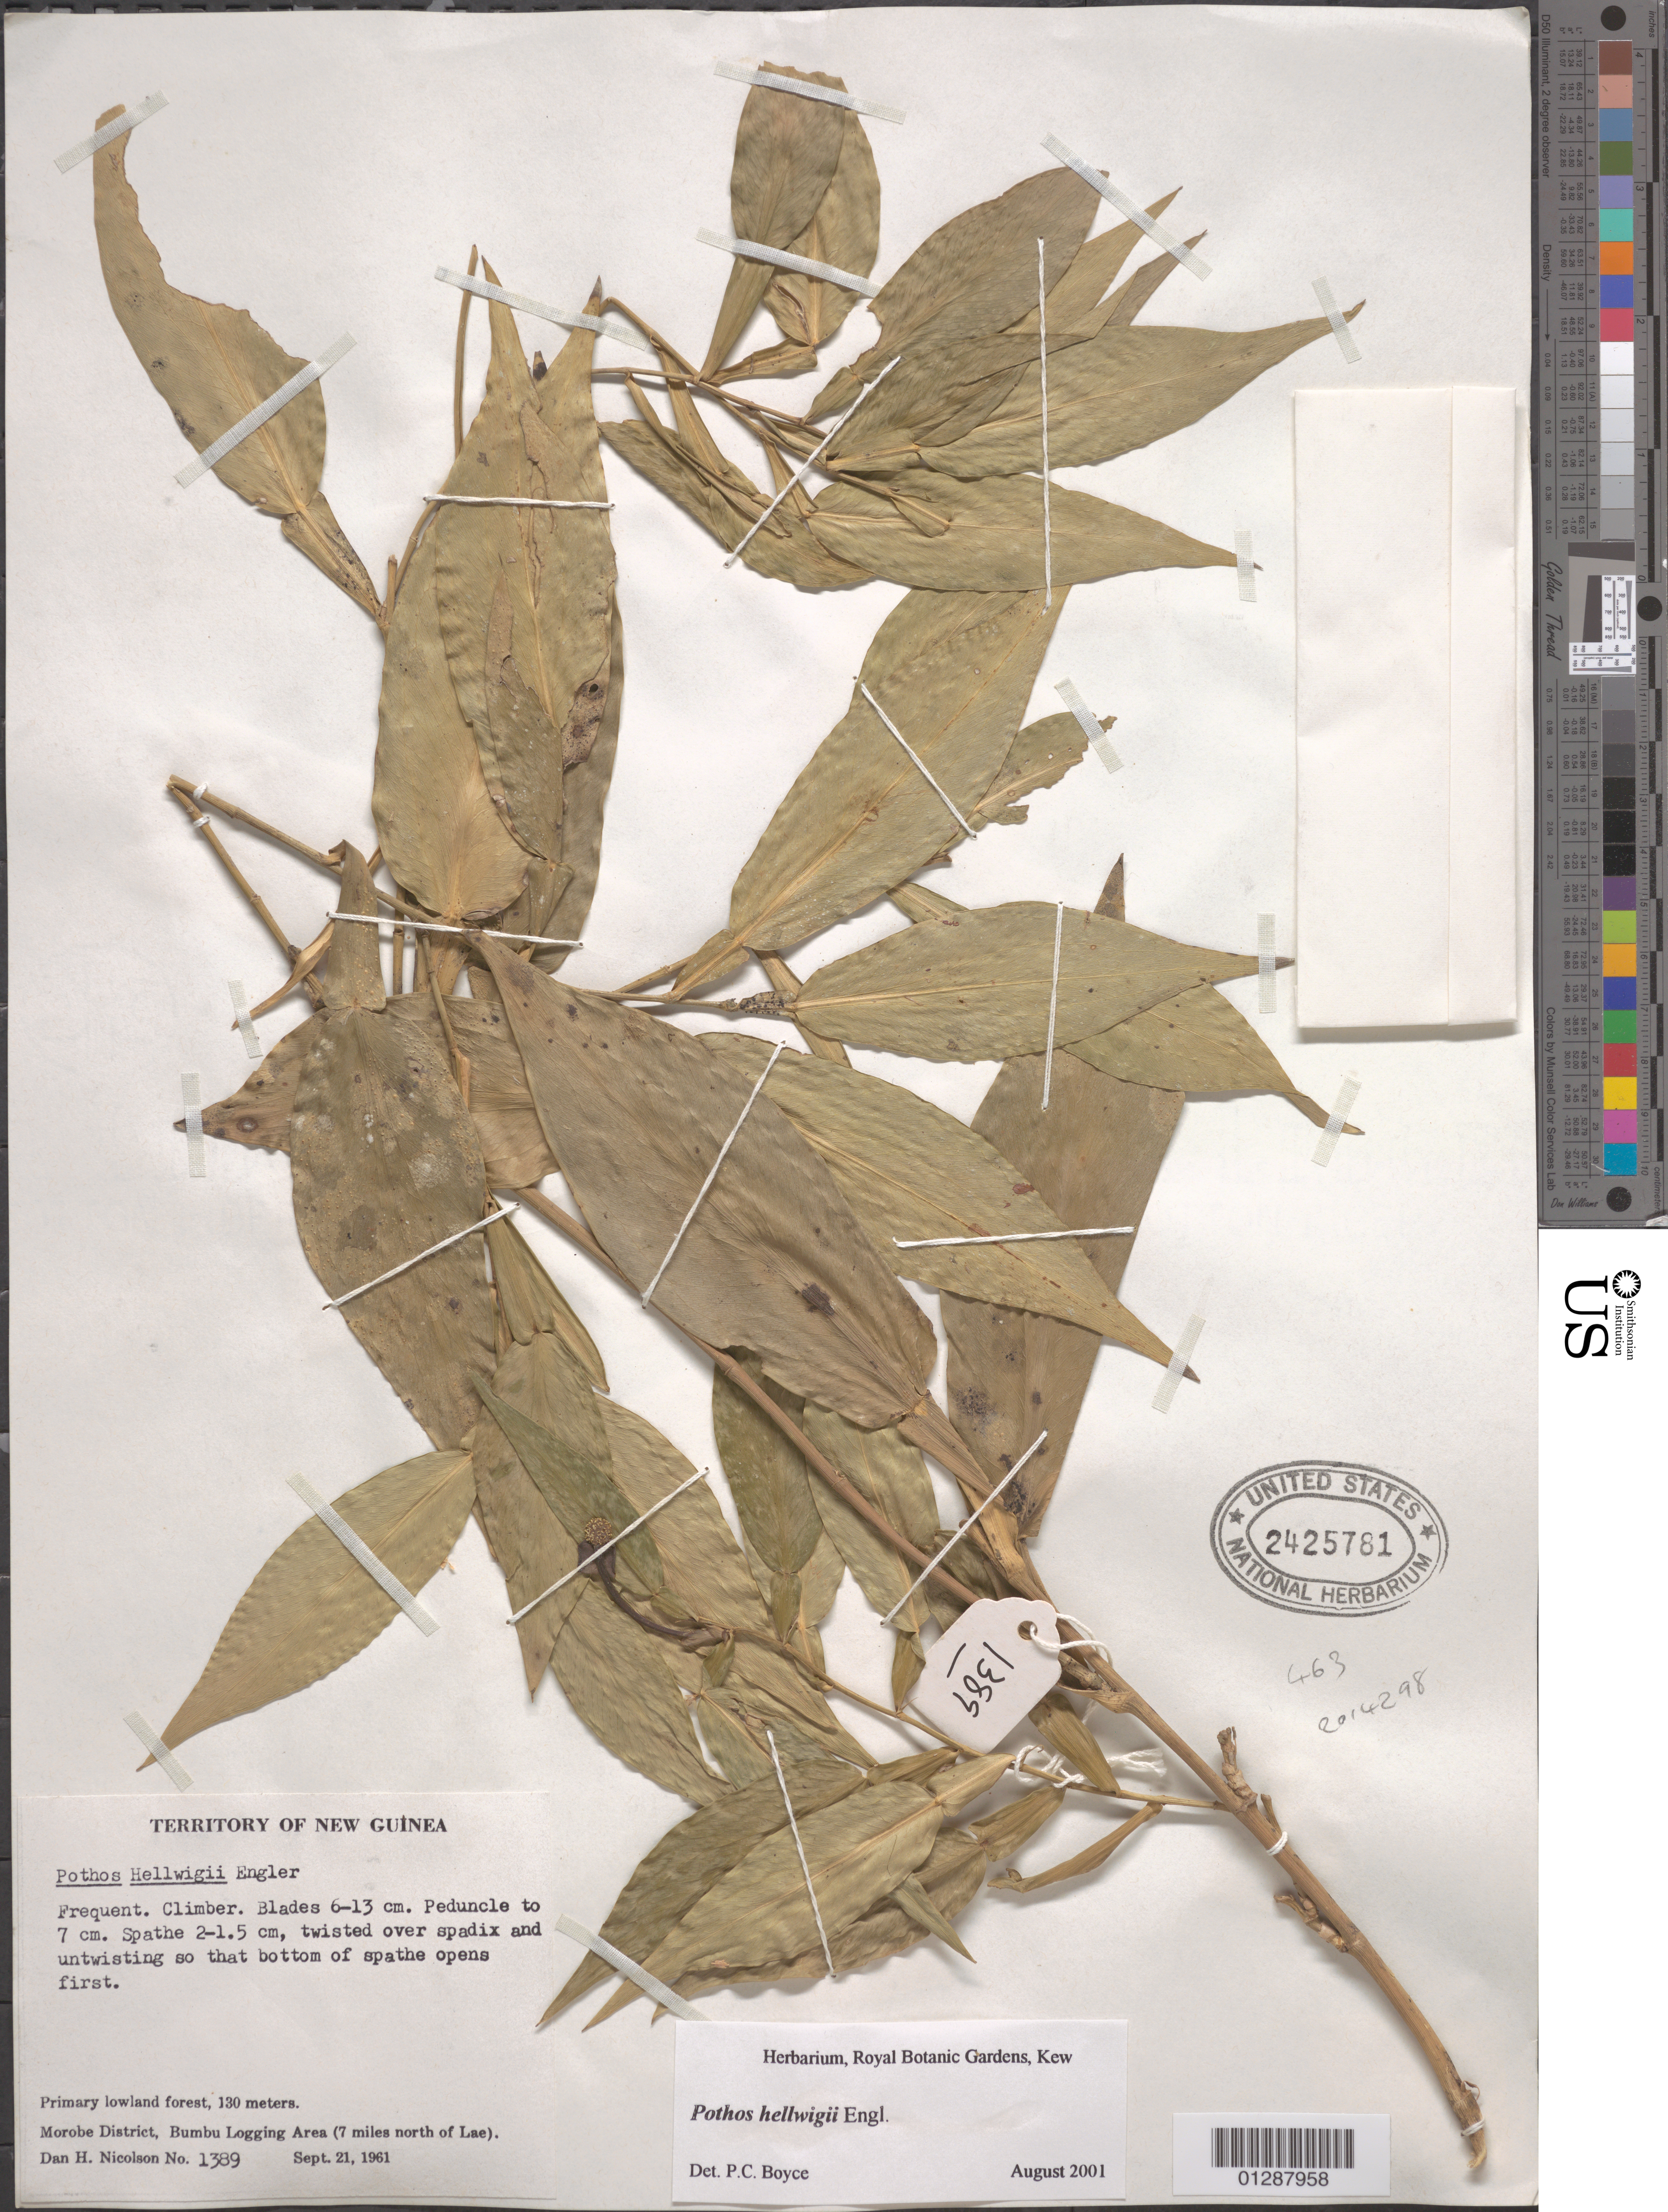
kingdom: Plantae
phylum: Tracheophyta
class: Liliopsida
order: Alismatales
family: Araceae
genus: Pothos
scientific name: Pothos hellwigii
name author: Engl.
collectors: D. H. Nicolson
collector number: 1389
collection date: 1961-09-21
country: Papua New Guinea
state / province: Morobe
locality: Territory of New Guinea. Morobe District, Bumbu Logging Area (7 miles north of Lae).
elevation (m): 130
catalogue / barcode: US 2425781